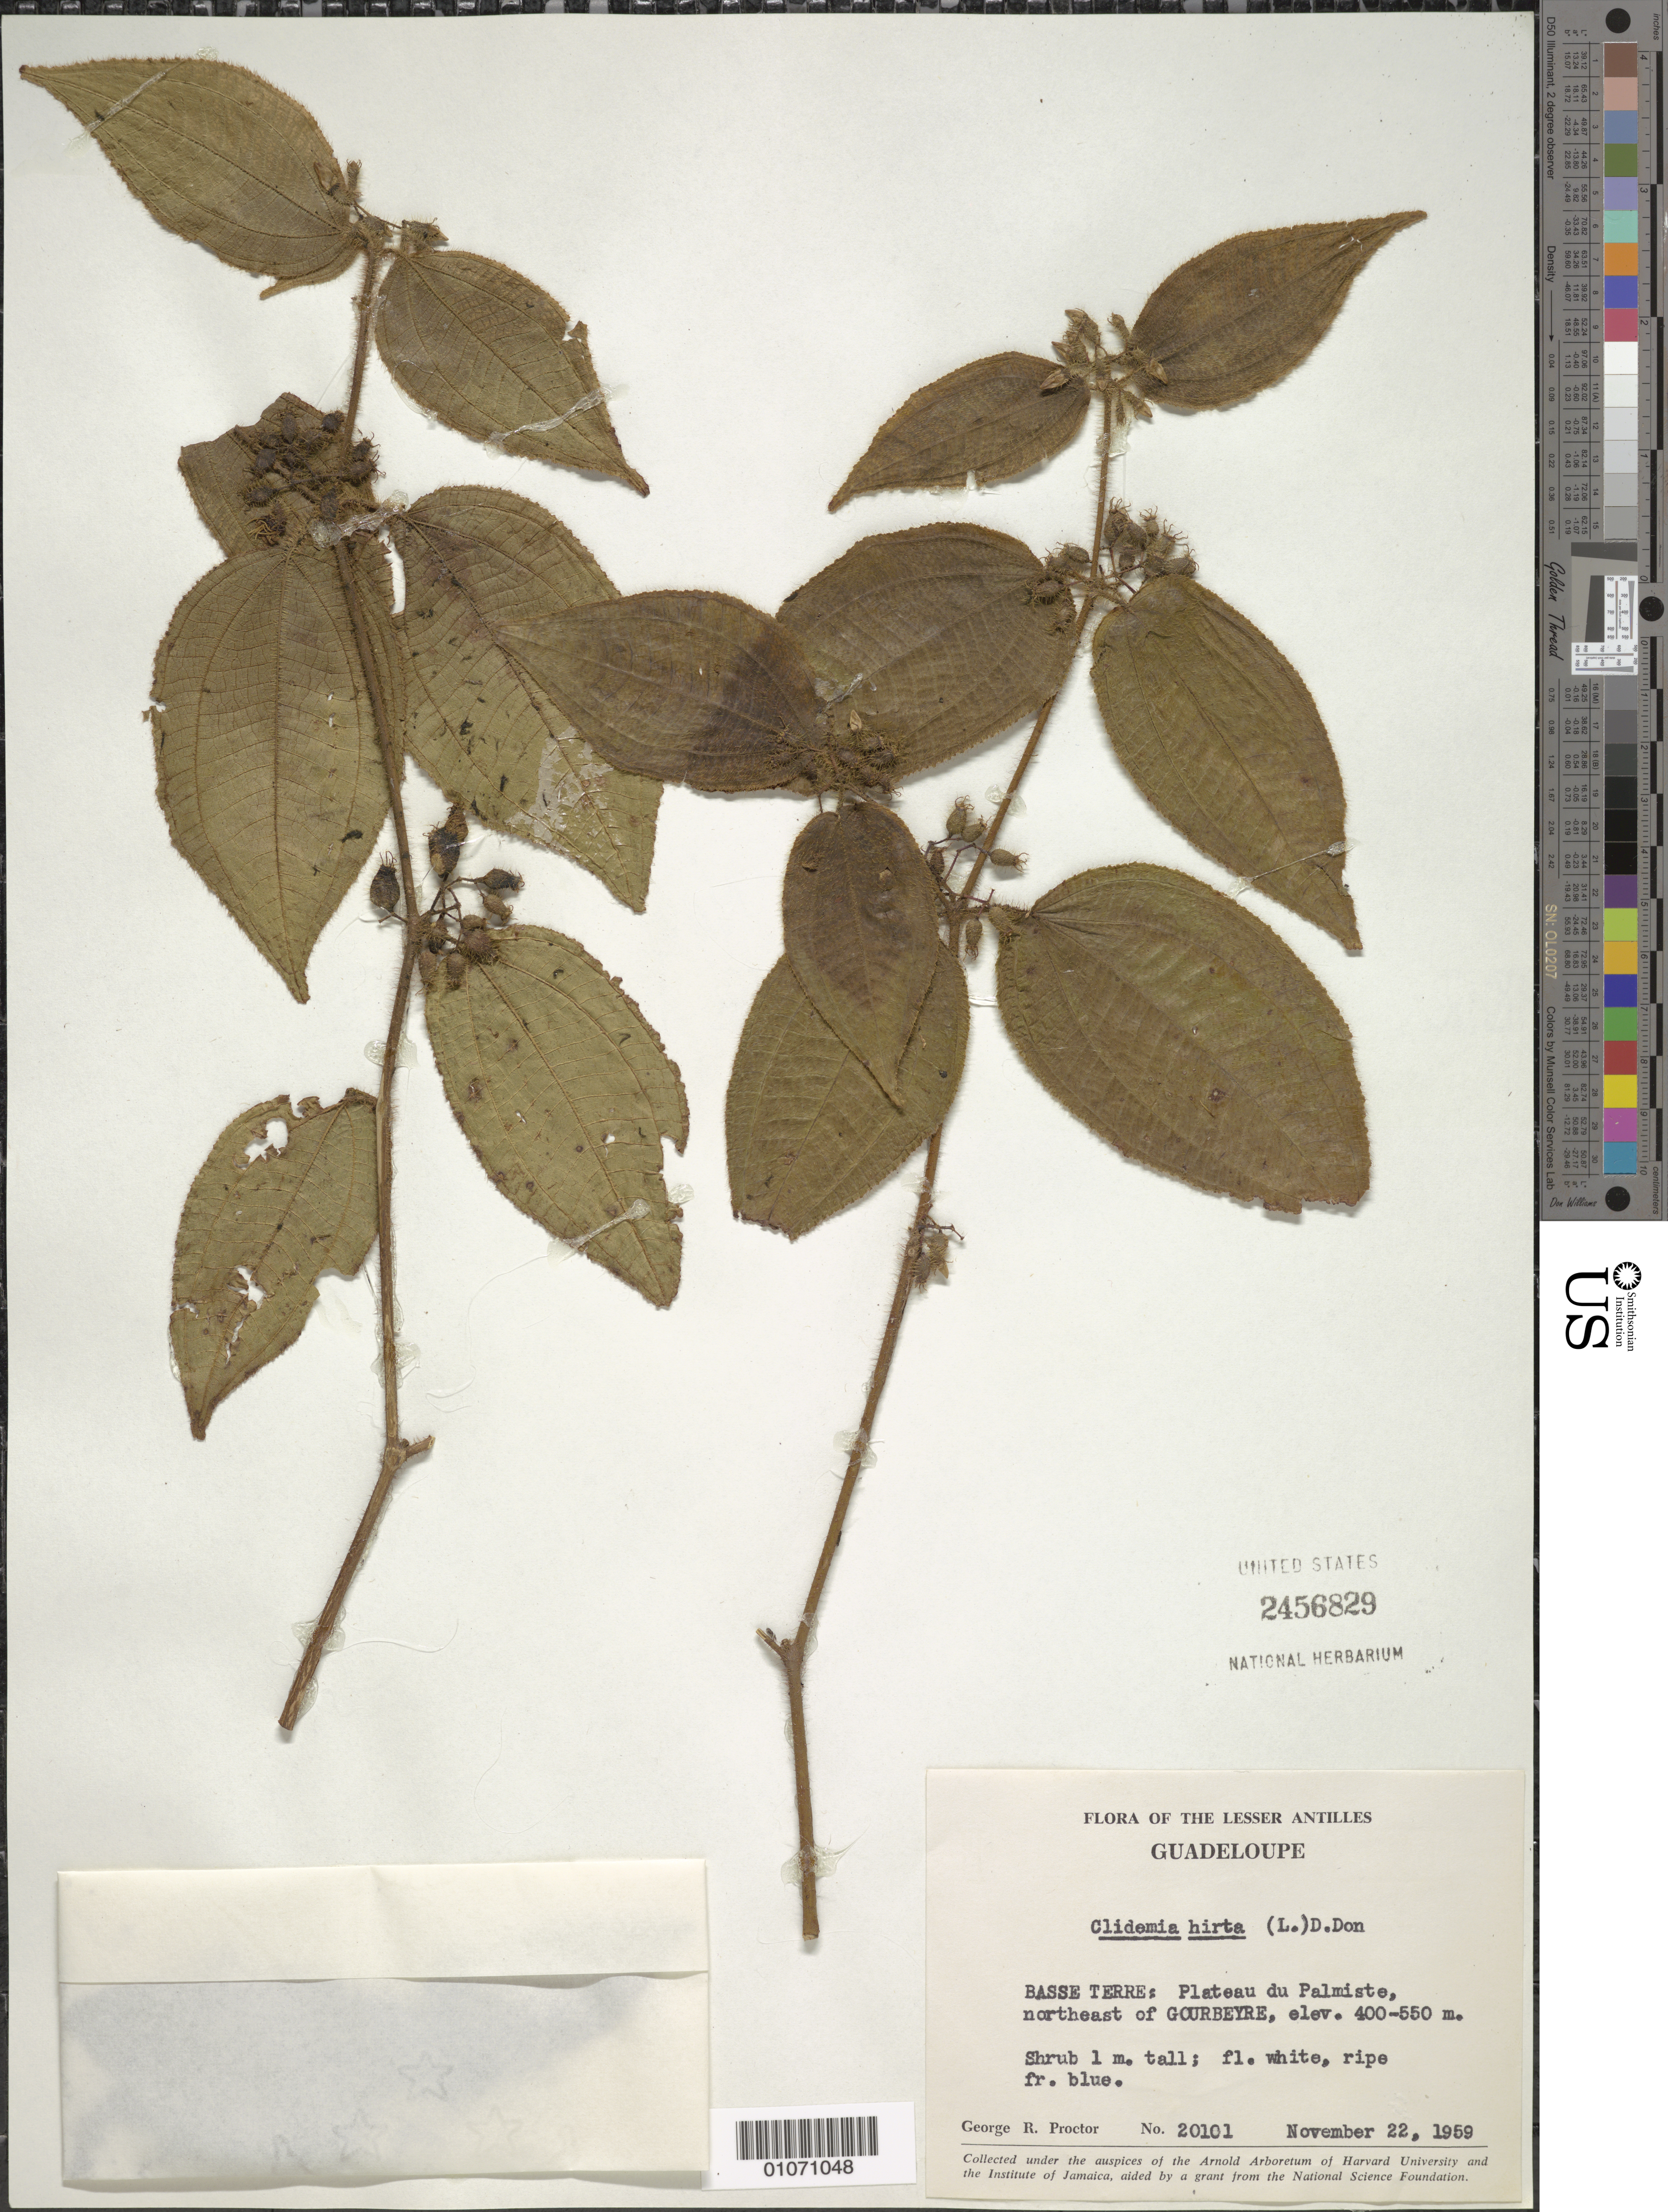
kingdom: Plantae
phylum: Tracheophyta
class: Magnoliopsida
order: Myrtales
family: Melastomataceae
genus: Clidemia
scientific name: Clidemia hirta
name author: (L.) D. Don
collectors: G. R. Proctor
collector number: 20101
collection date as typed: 22 Nov 1959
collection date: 1959-11-22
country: Guadeloupe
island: Basse Terre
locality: Plateau du Palmiste, NE of Gourbeyre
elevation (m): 400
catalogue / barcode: US 2456829